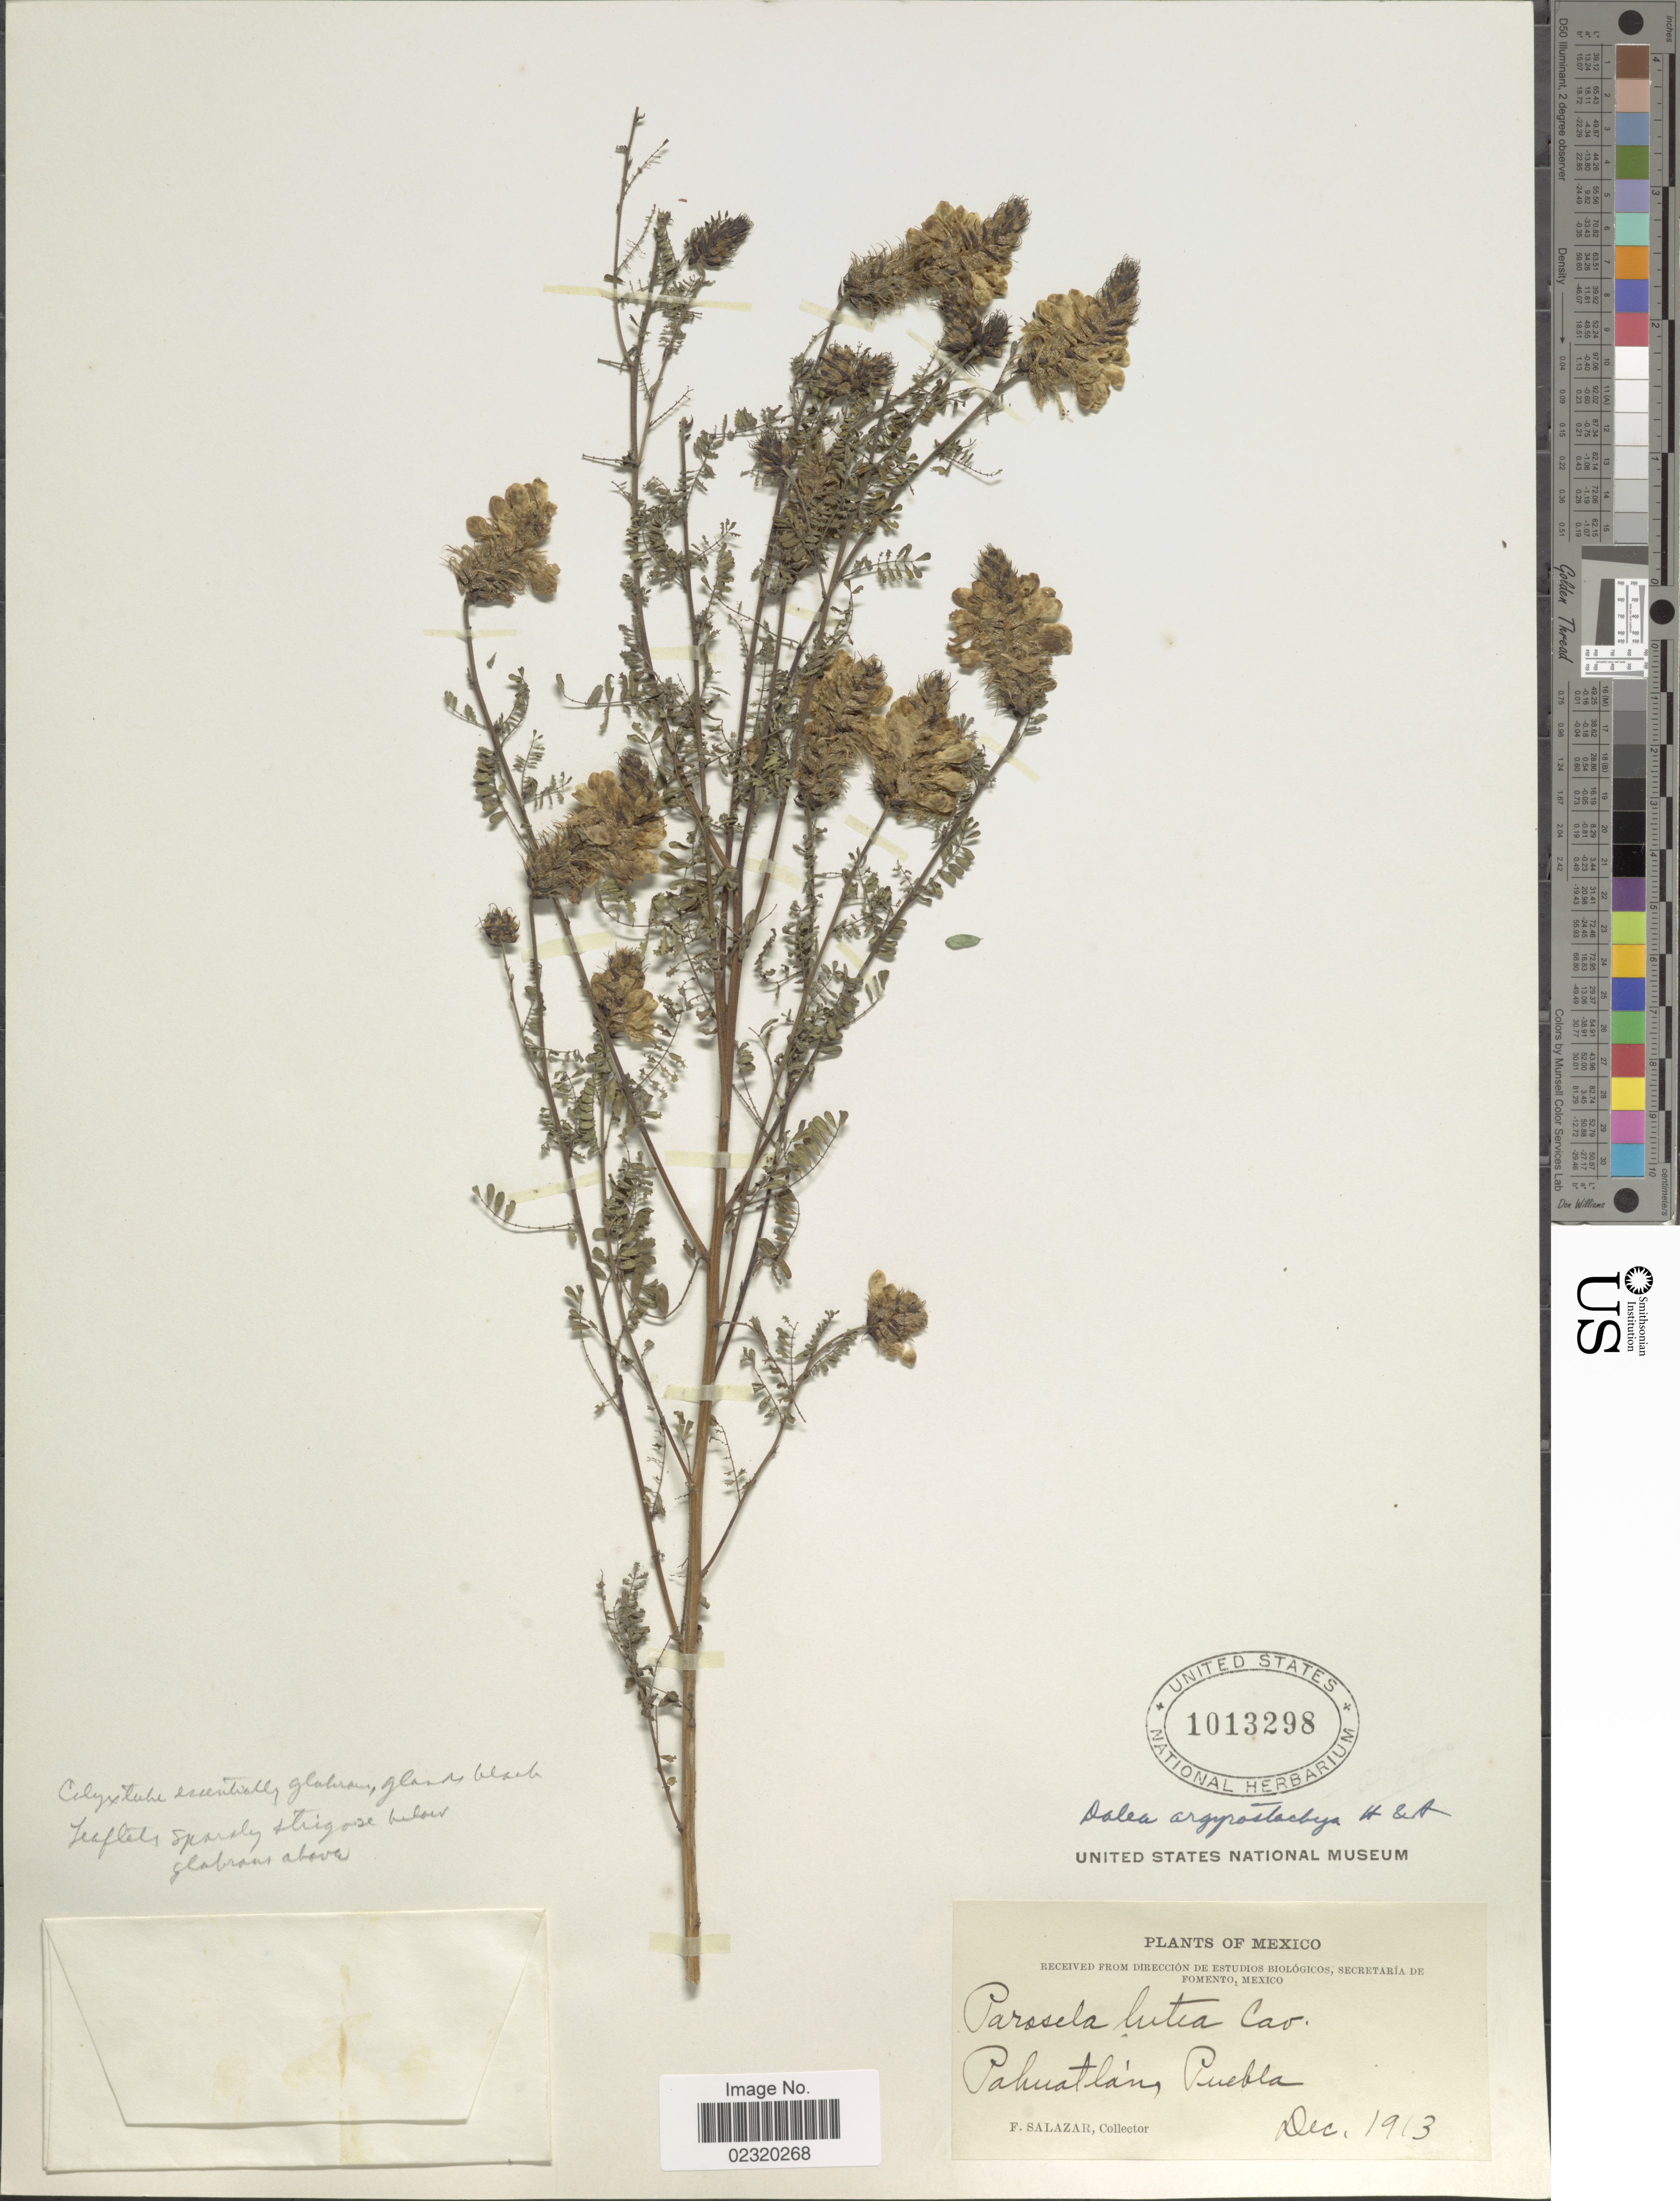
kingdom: Plantae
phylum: Tracheophyta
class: Magnoliopsida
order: Fabales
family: Fabaceae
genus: Dalea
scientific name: Dalea versicolor var. argyrostachya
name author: Zucc.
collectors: F. Salazar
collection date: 1913-12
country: Mexico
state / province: Puebla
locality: Pahuatlains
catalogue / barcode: US 1013298